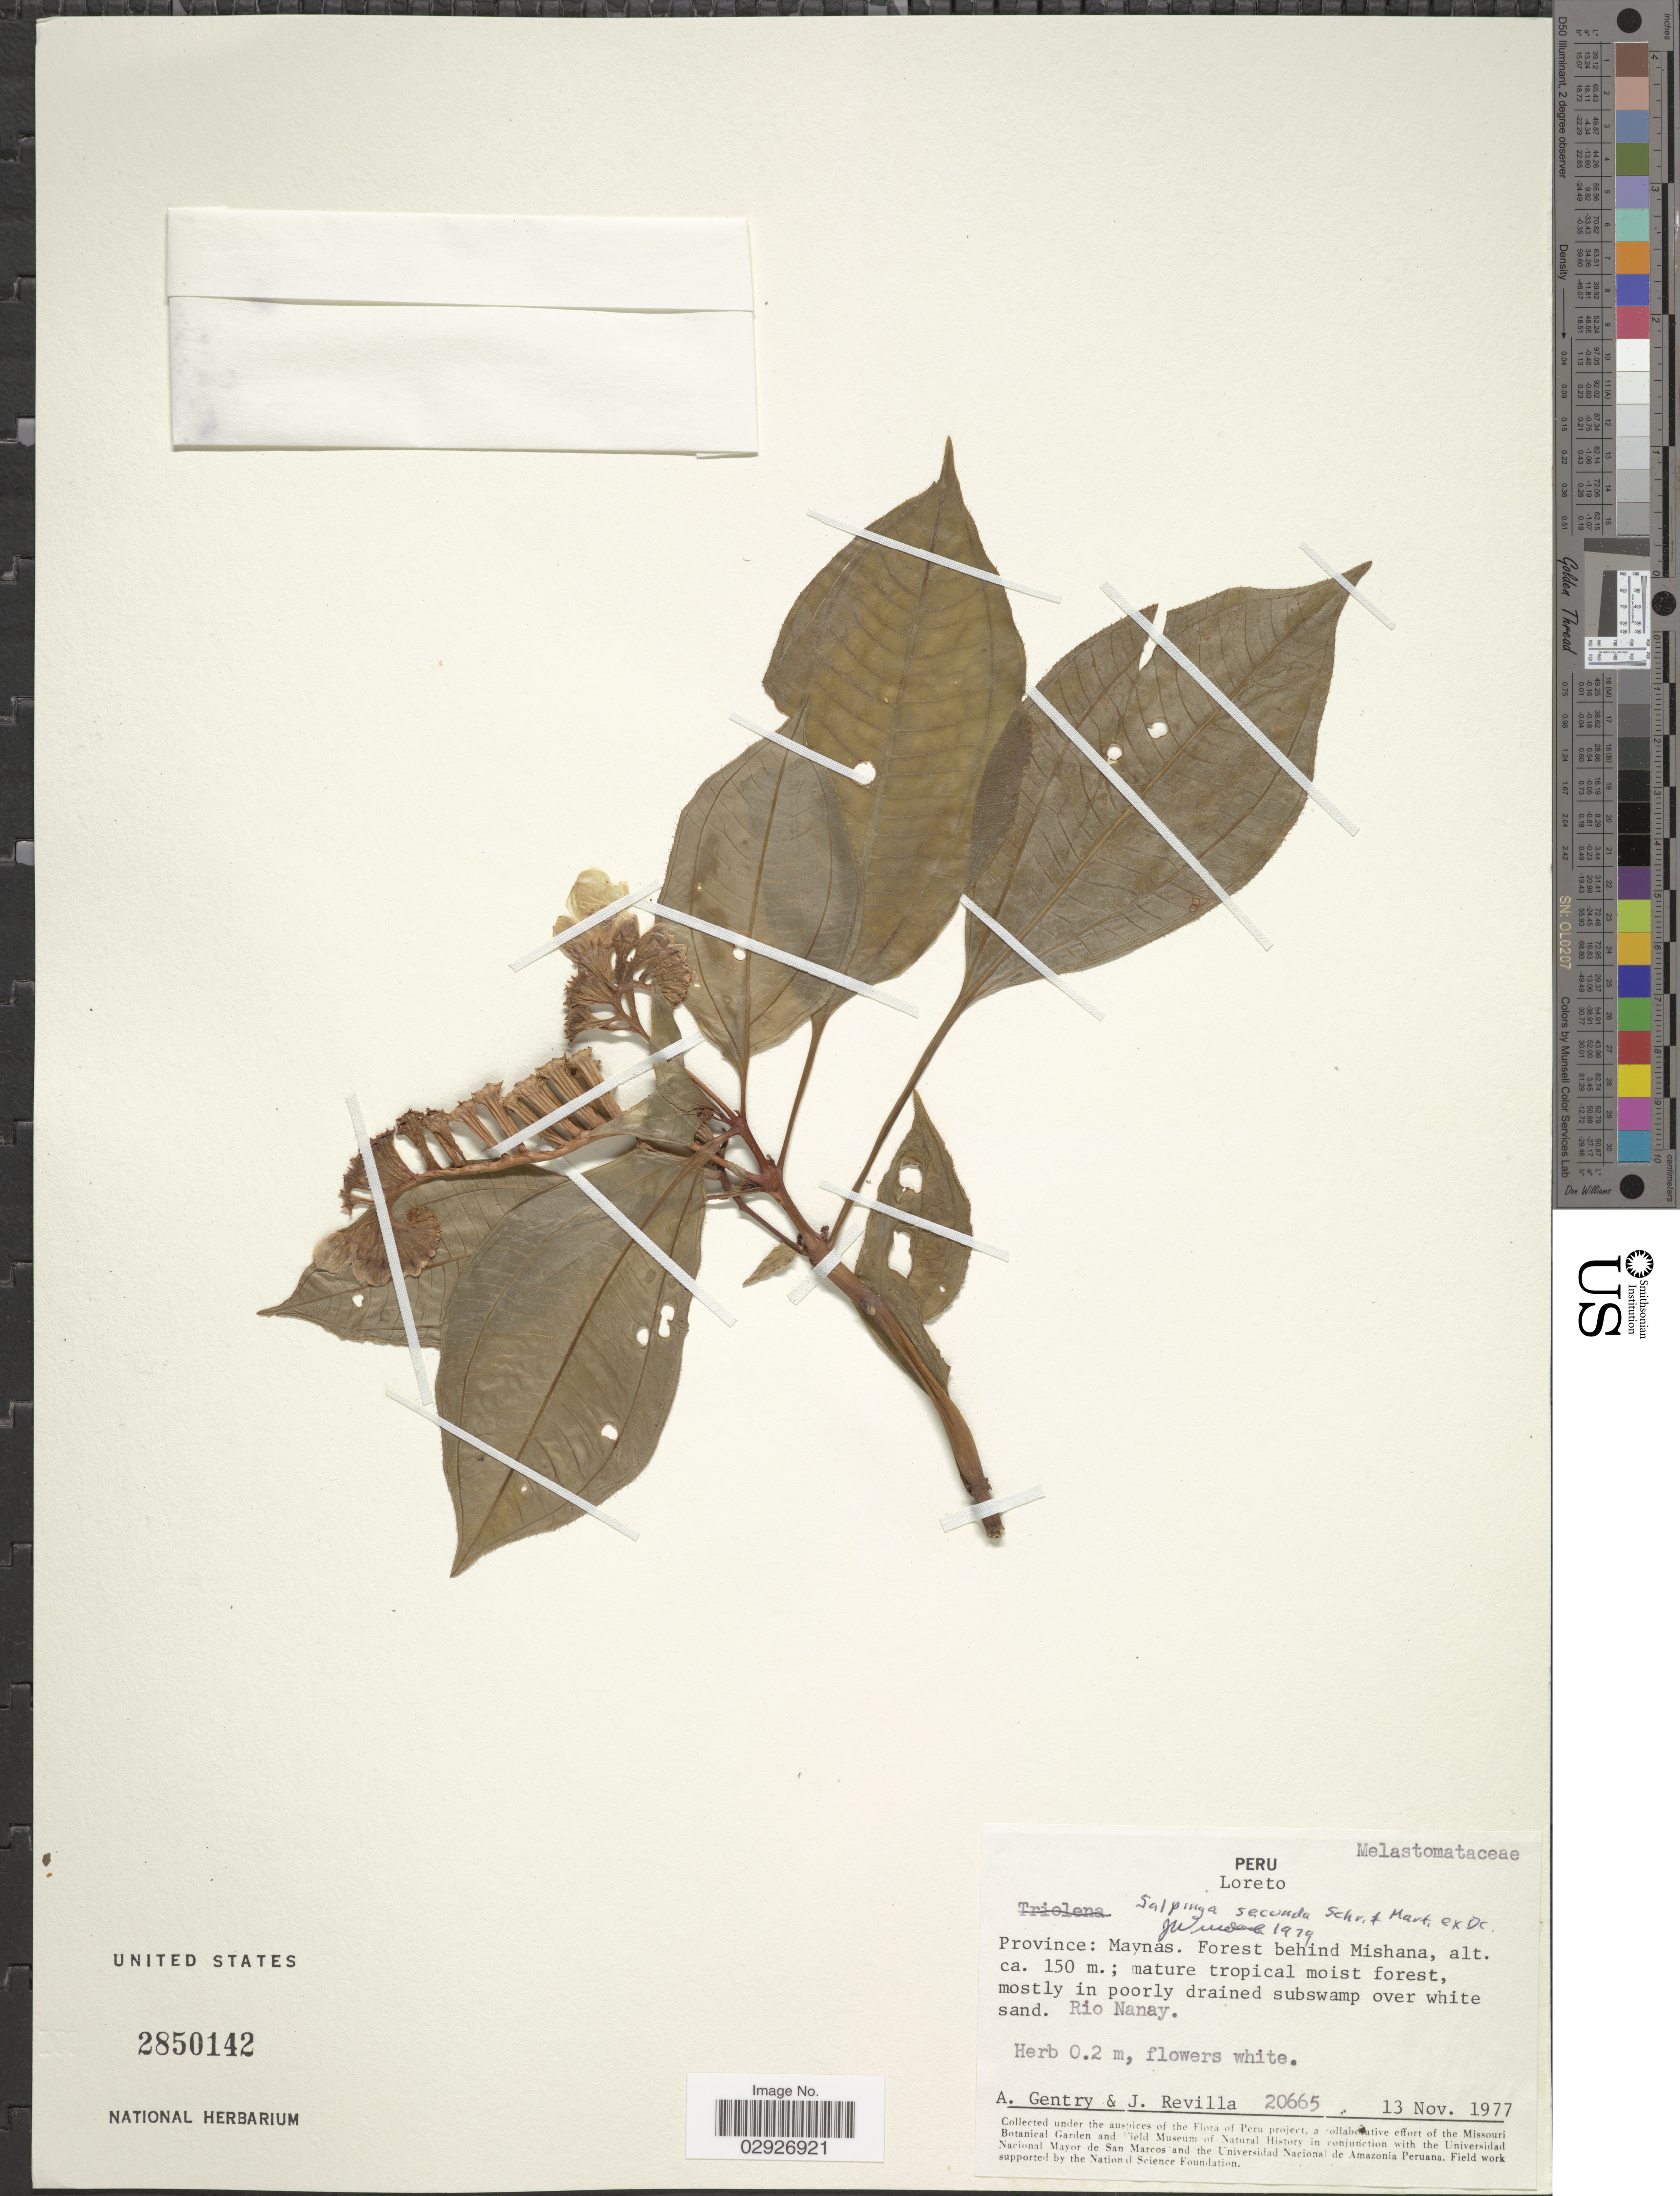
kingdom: Plantae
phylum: Tracheophyta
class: Magnoliopsida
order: Myrtales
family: Melastomataceae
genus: Salpinga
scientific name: Salpinga secunda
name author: Schrank & Mart. ex DC.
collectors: A. H. Gentry & J. Revilla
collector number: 20665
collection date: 1977-11-13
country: Peru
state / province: Loreto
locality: Province: Maynas. Forest behind Mishana. Rio Nanay.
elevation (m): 150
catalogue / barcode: US 2850142